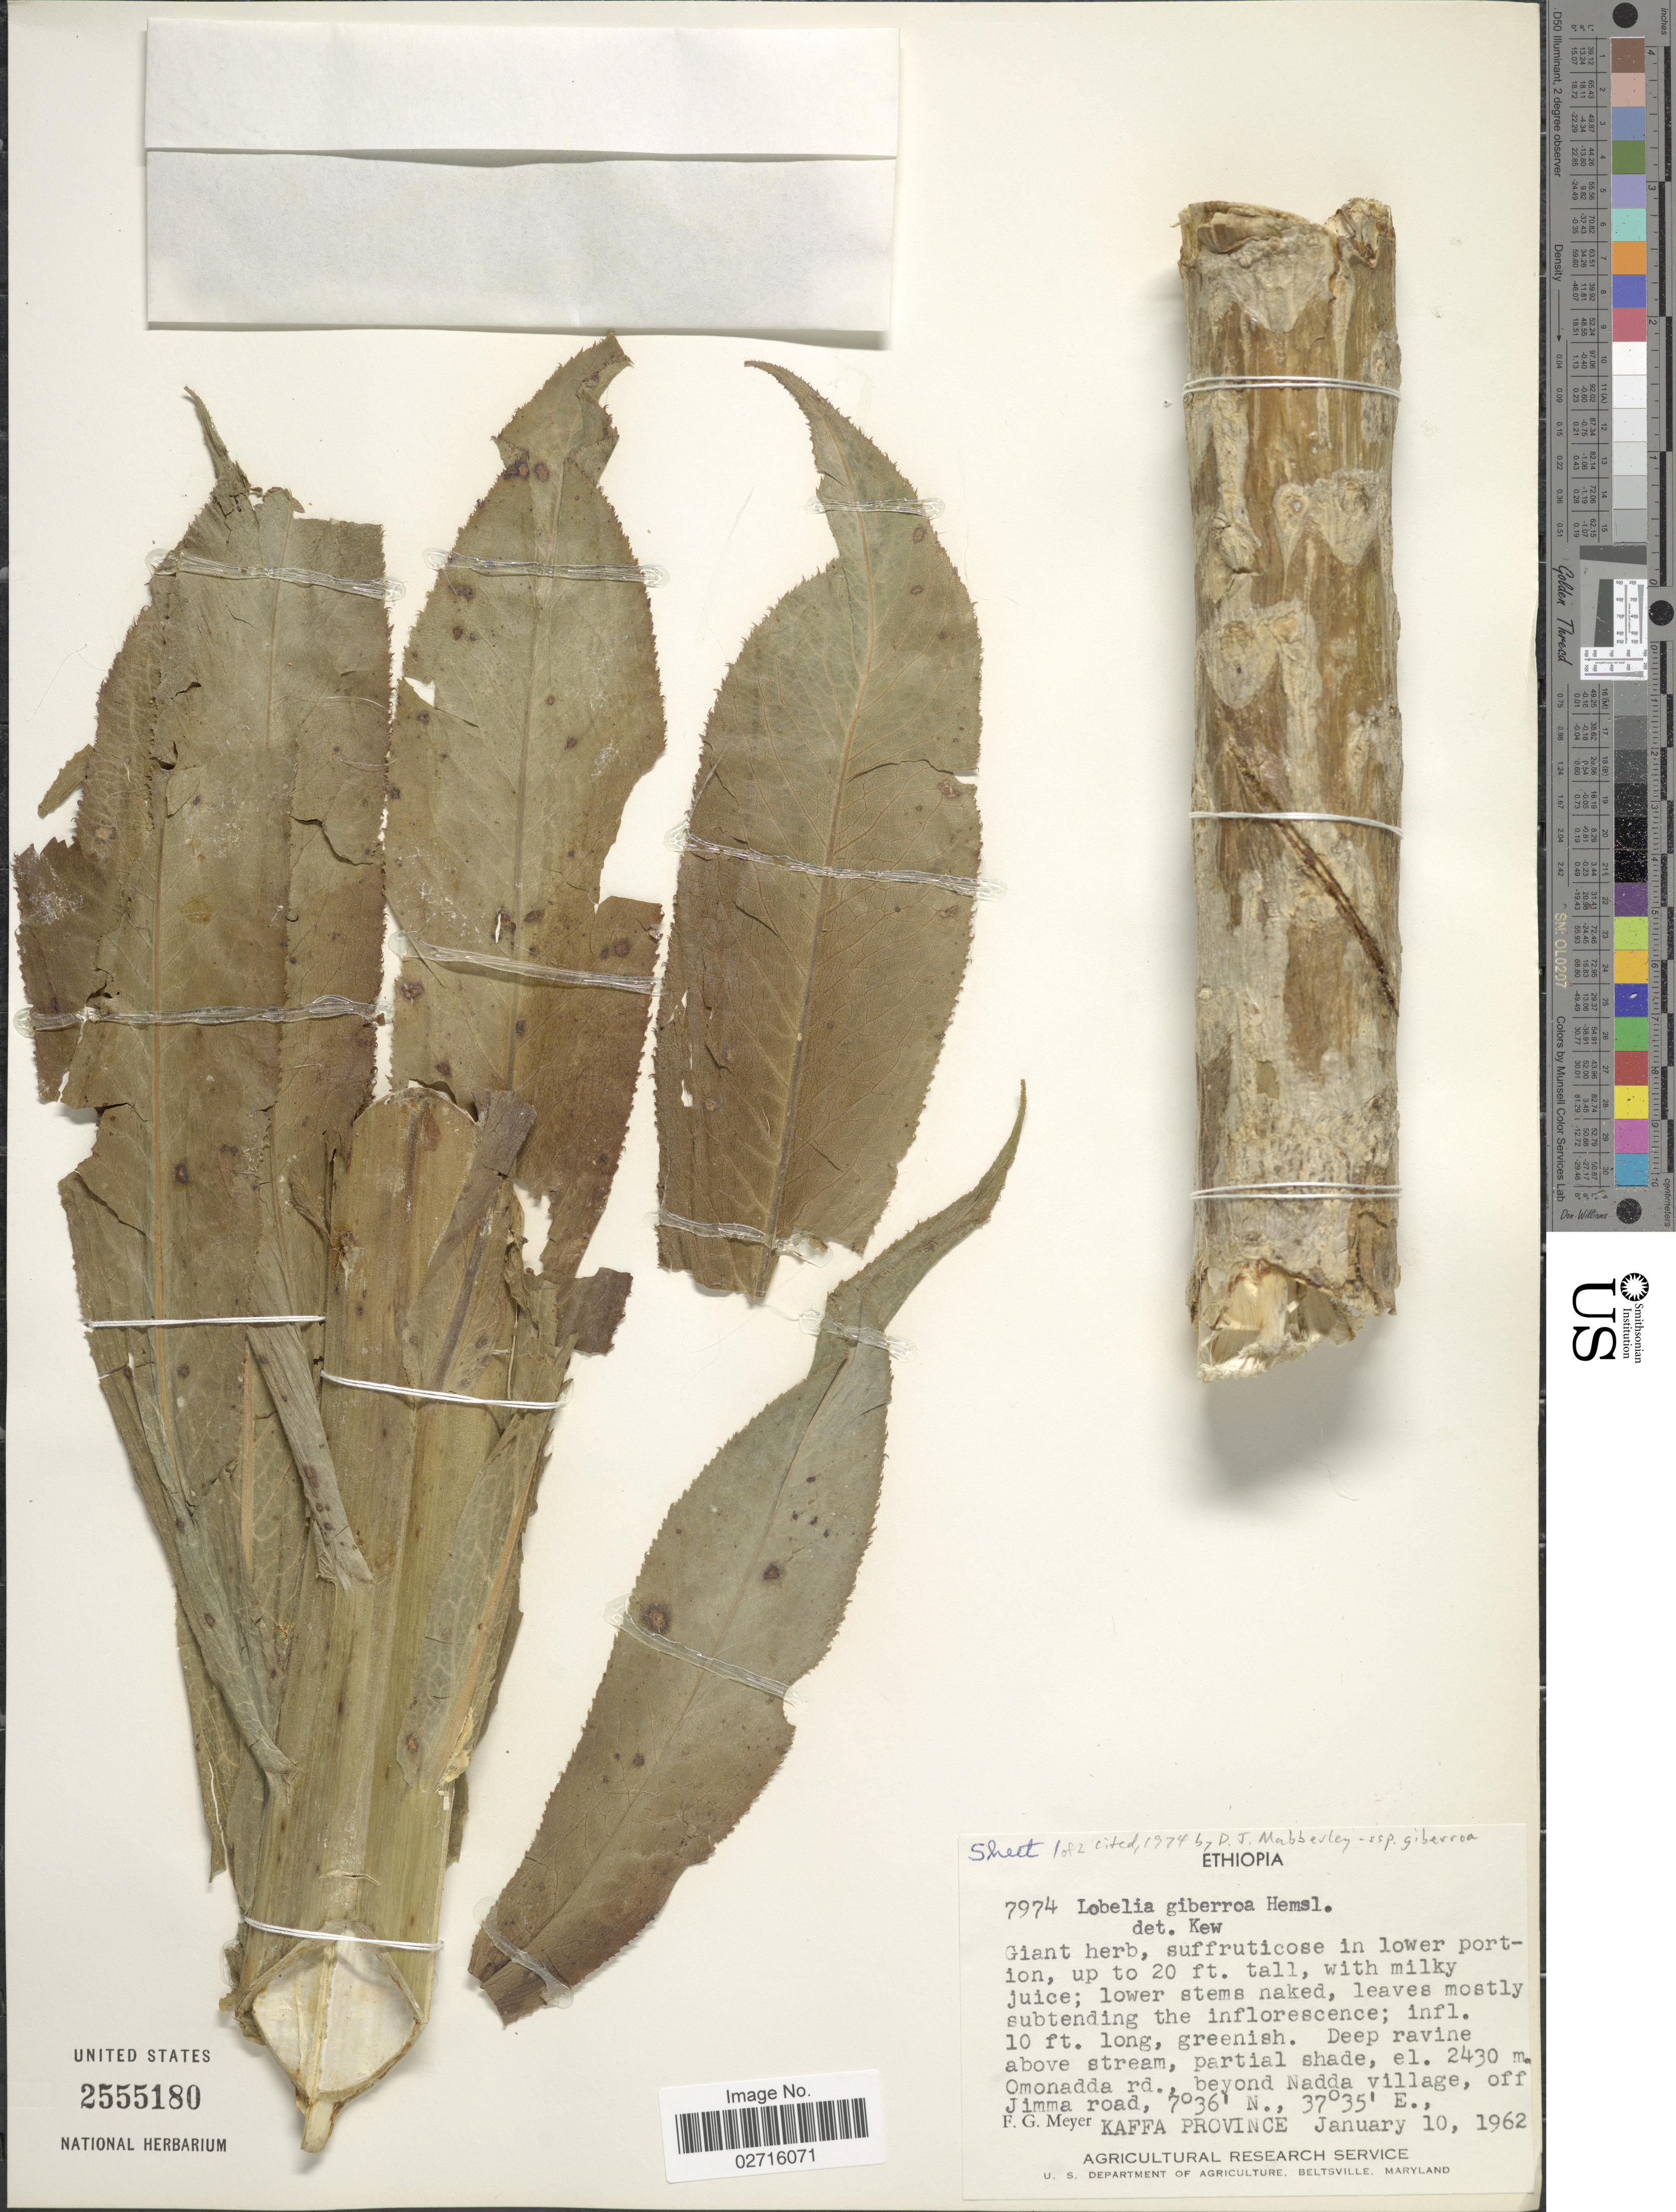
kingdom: Plantae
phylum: Tracheophyta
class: Magnoliopsida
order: Asterales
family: Campanulaceae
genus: Lobelia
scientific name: Lobelia giberroa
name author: Hemsl.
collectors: F. G. Meyer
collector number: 7974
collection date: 1962-01-10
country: Ethiopia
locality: Deep ravine above stream, partial shade, Omonadda rd., beyond Nadda village, off Jimma road, Kaffa Province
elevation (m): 2430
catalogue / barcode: US 2555180